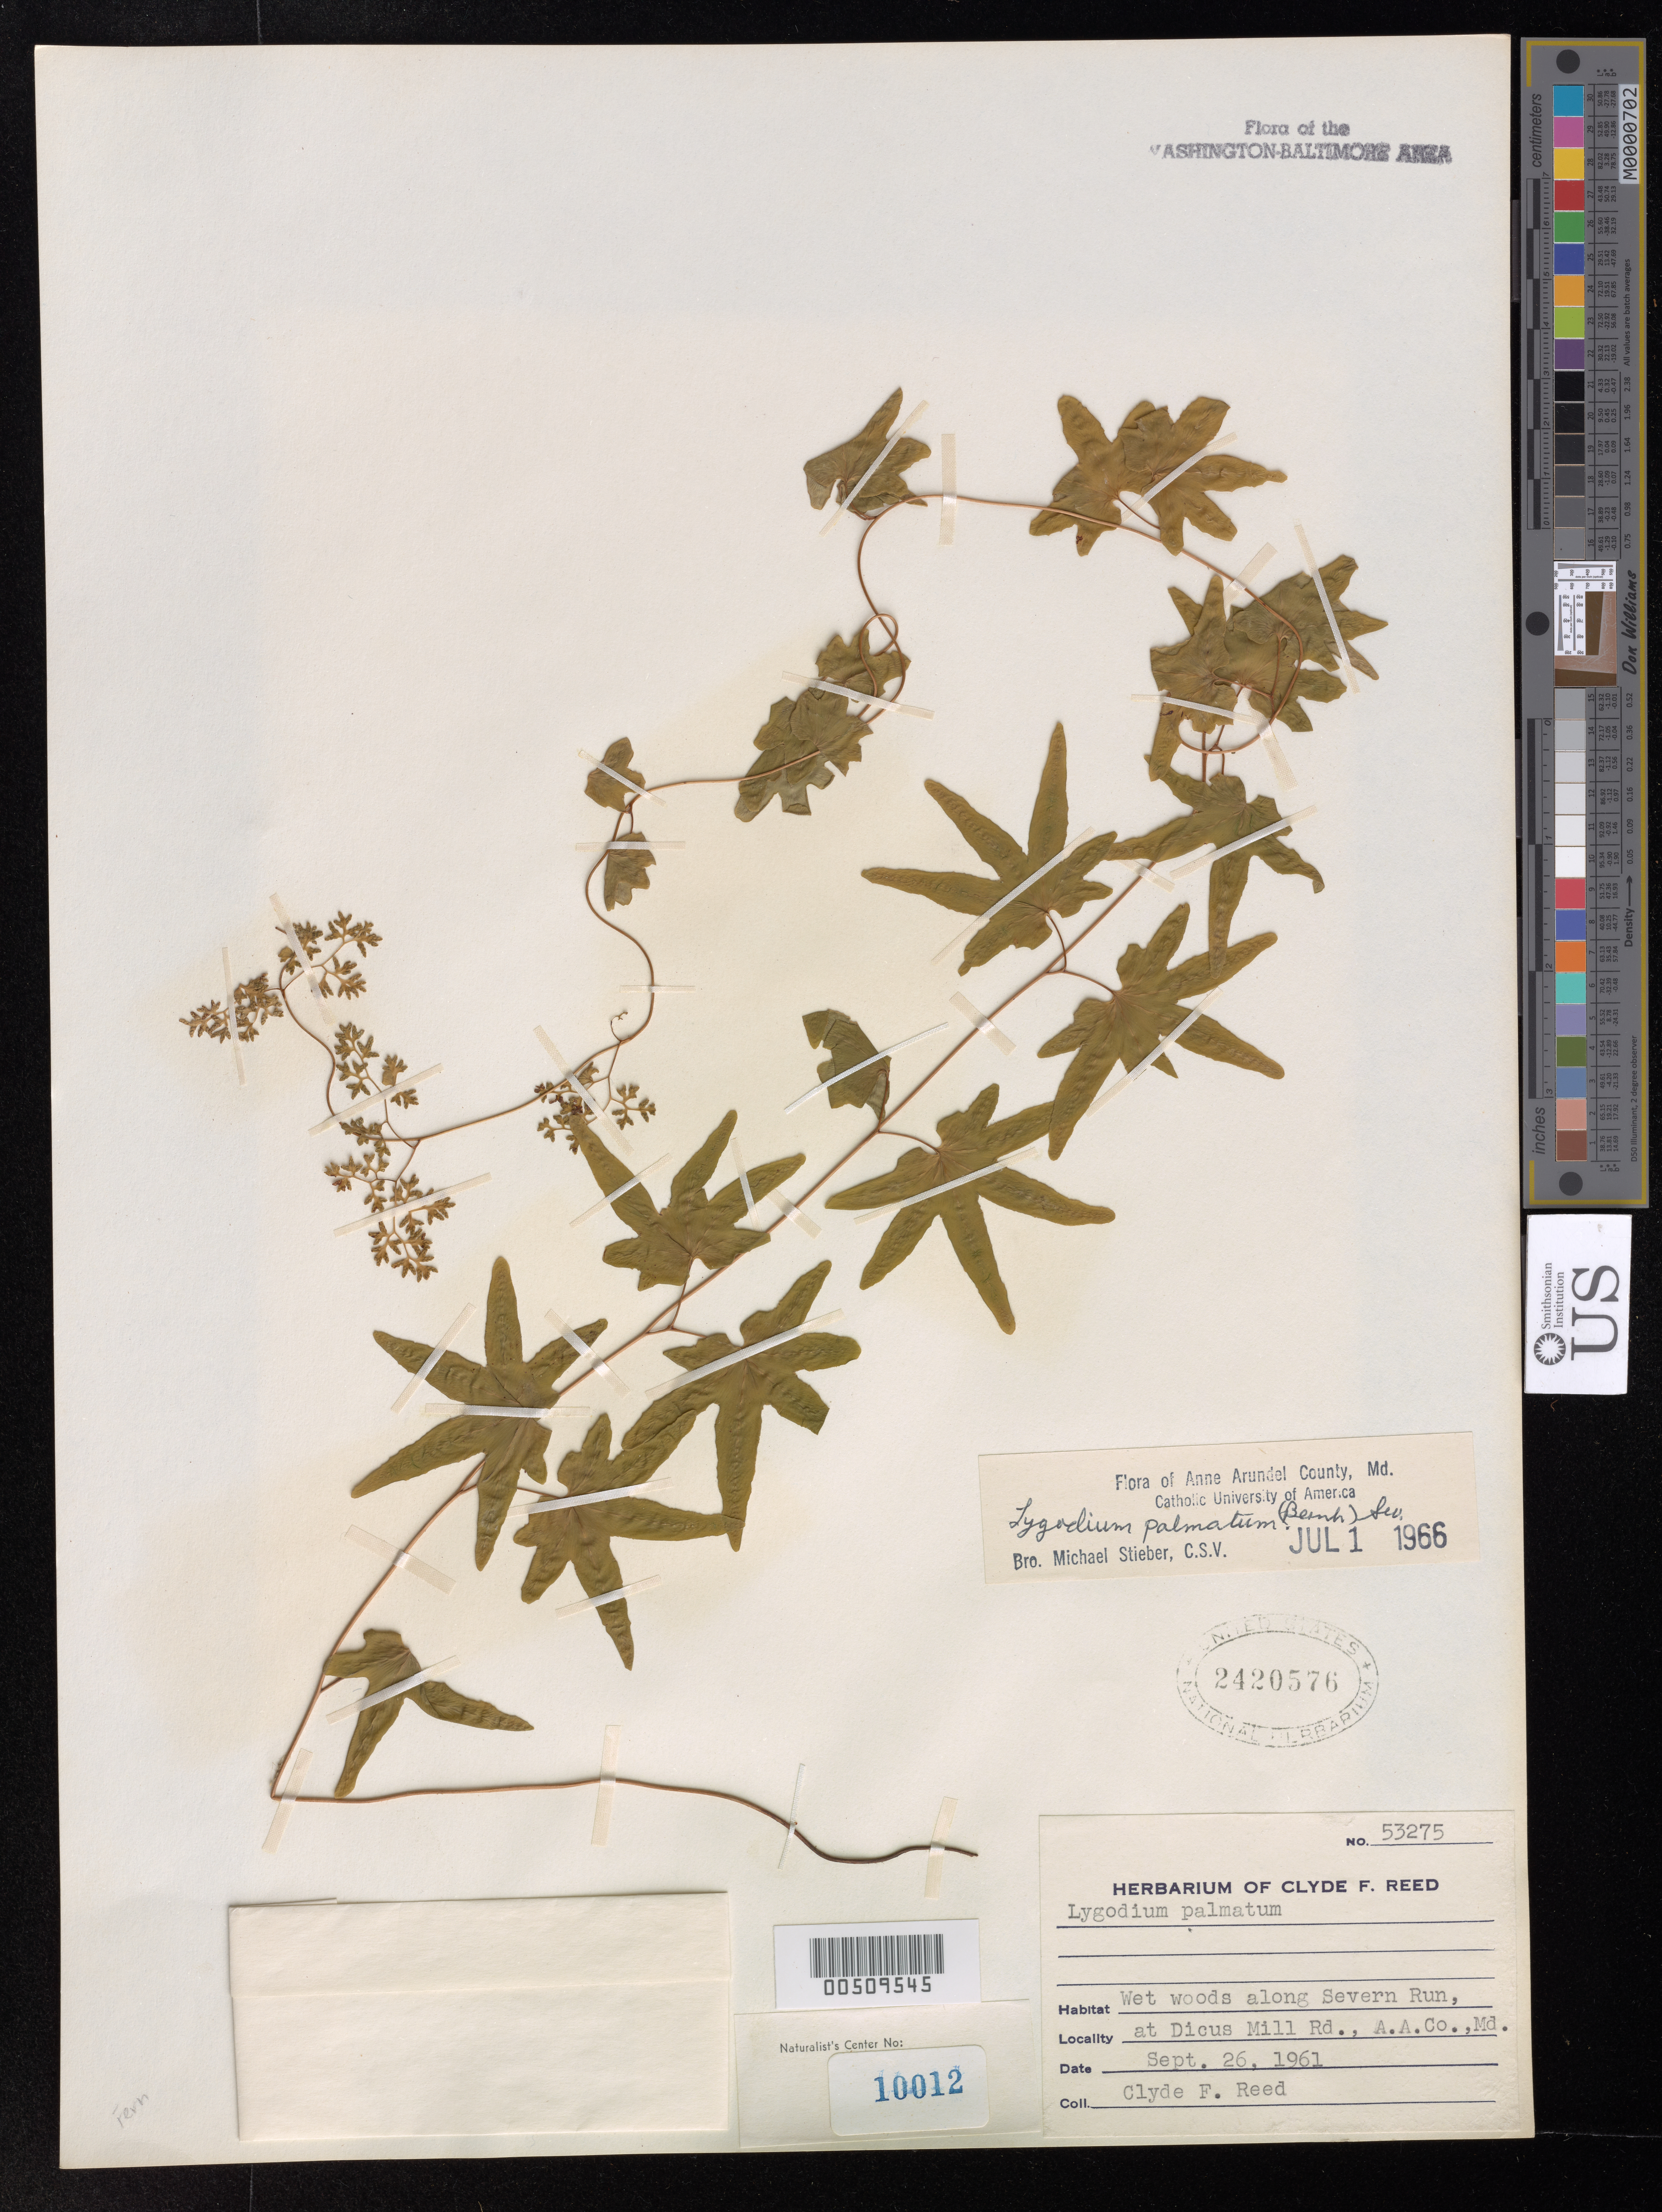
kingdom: Plantae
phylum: Tracheophyta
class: Polypodiopsida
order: Schizaeales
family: Lygodiaceae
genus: Lygodium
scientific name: Lygodium palmatum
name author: (Bernh.) Sw.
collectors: C. F. Reed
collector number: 53275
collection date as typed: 26 Sep 1961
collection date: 1961-09-26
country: United States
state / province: Maryland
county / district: Anne Arundel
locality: Severn Run at Dicus Mill Rd.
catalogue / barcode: US 2420576